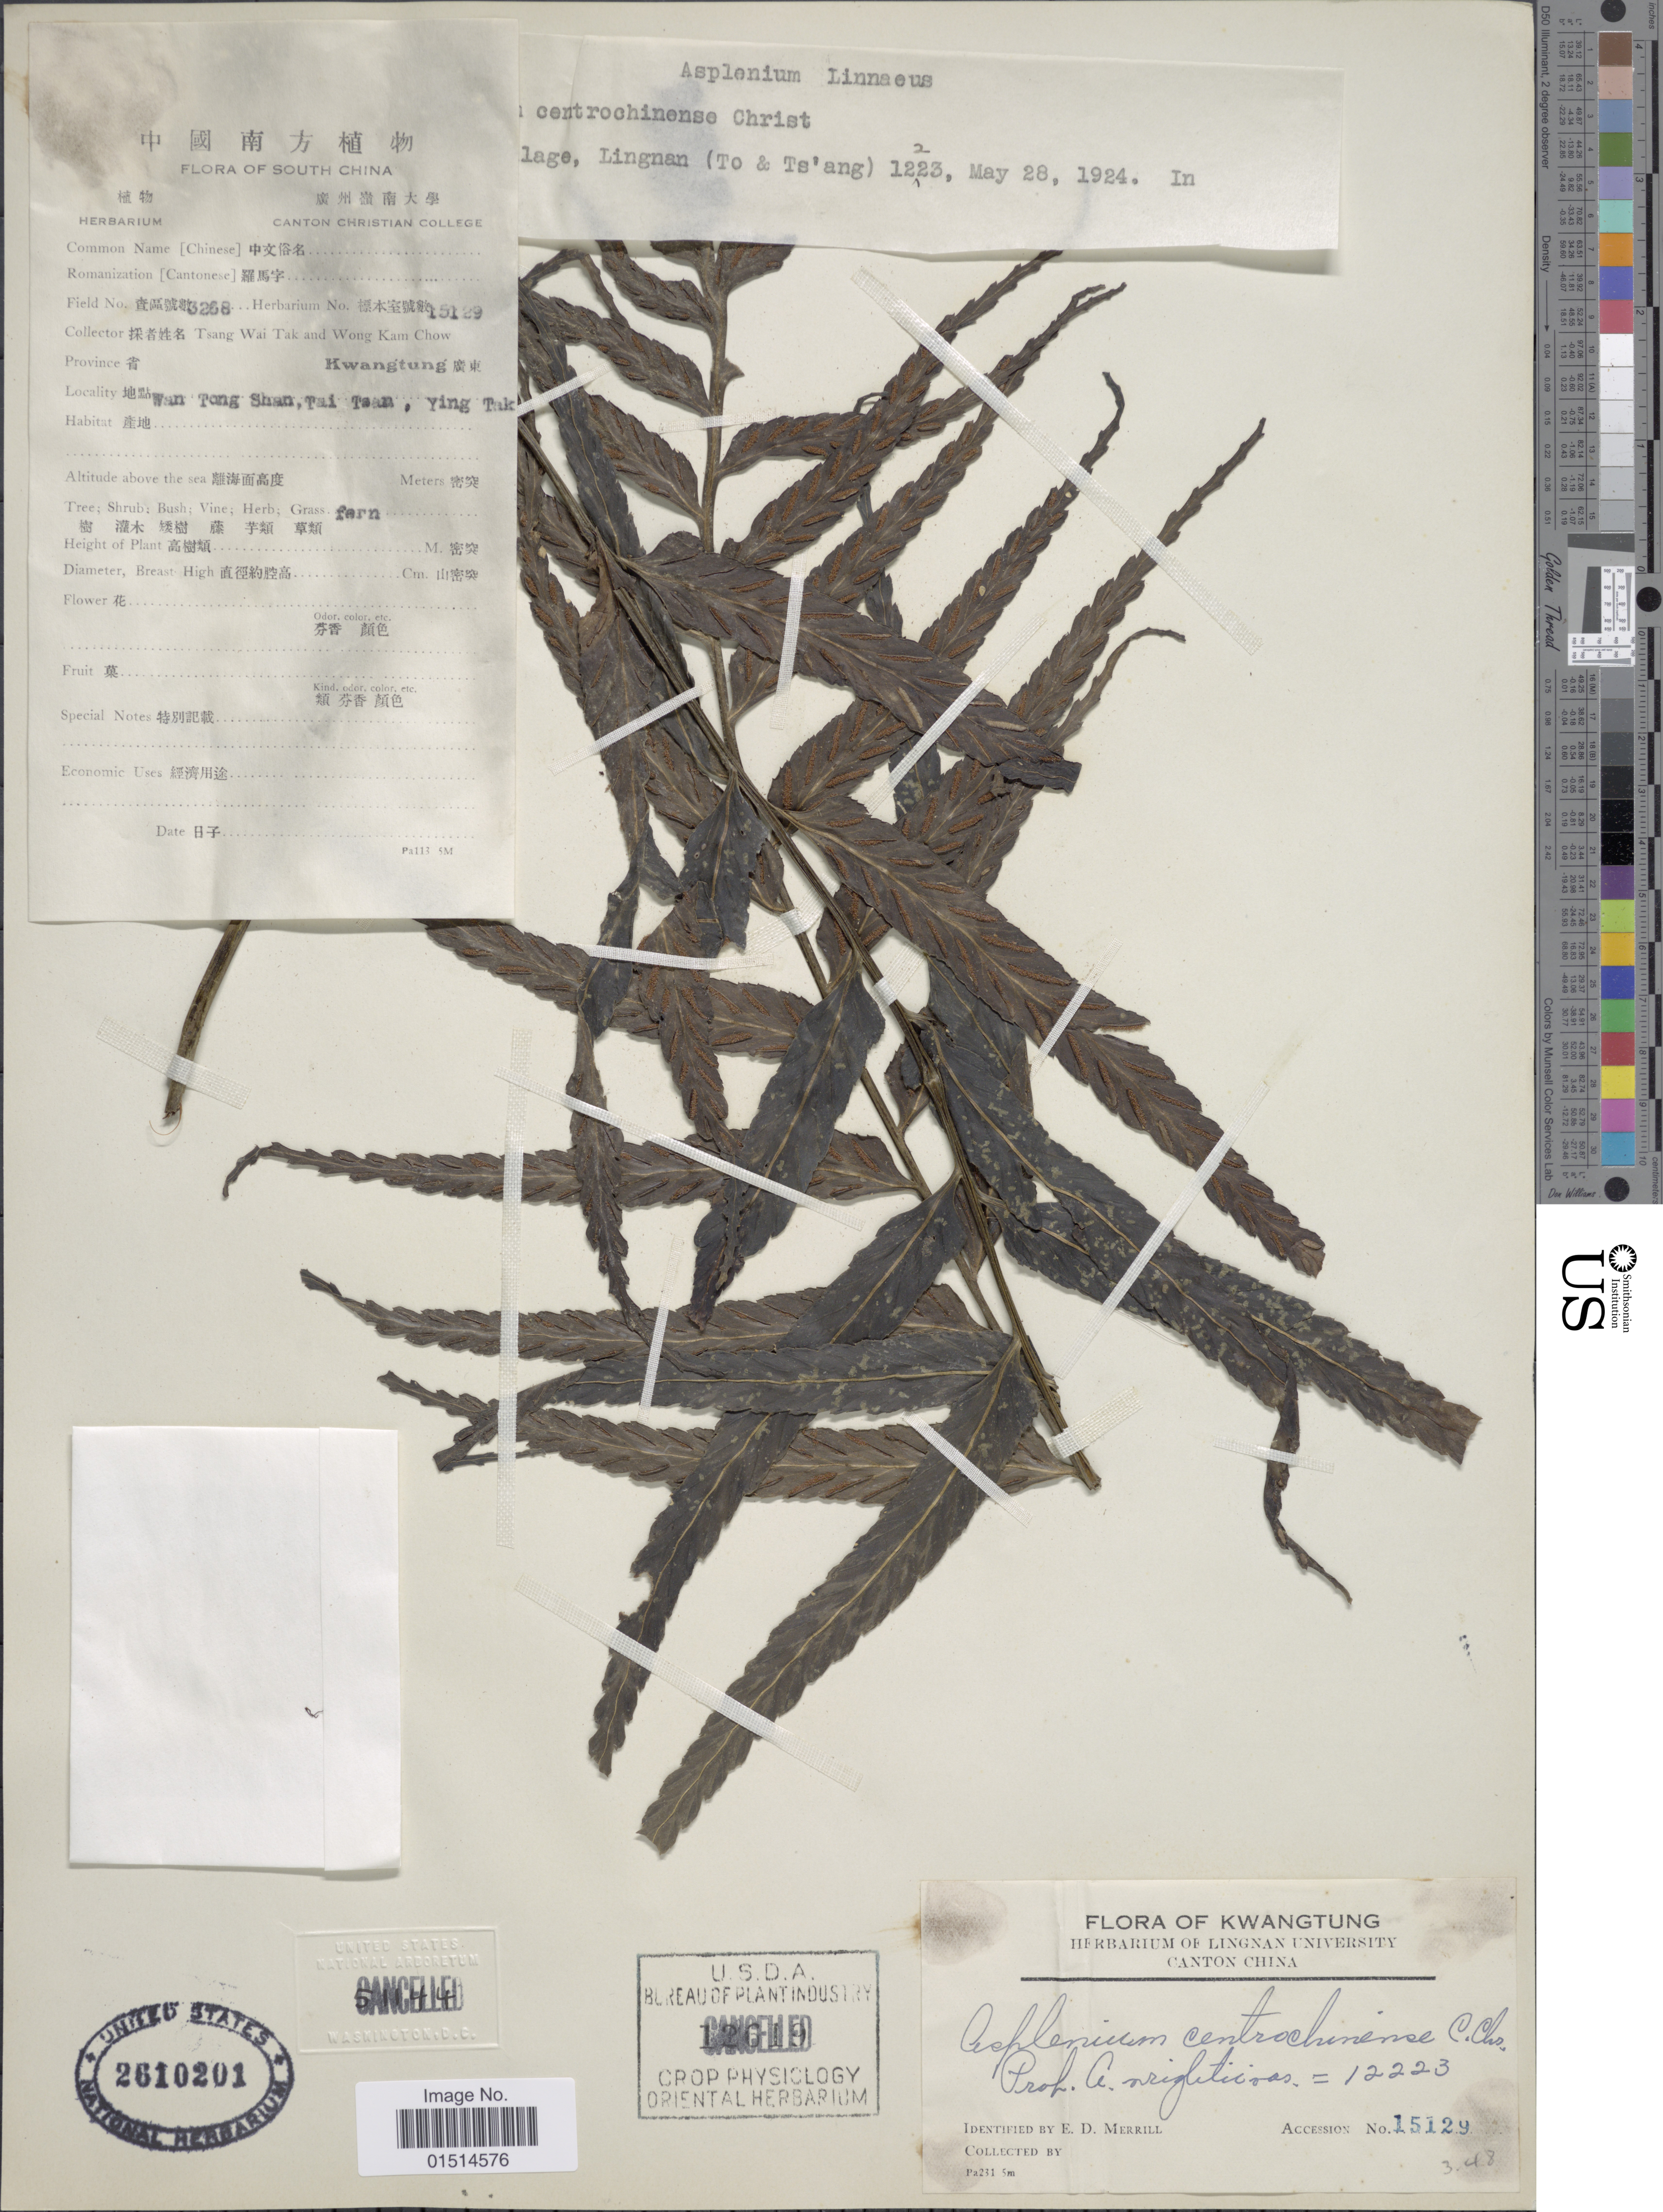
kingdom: Plantae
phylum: Tracheophyta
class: Polypodiopsida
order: Polypodiales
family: Aspleniaceae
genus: Asplenium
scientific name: Asplenium centrochinensis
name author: Christ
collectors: T. Tak & W. Chow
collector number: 15129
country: China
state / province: Guangdong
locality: Kwangtung, Wan Tong Shan, Tai Tsan, Ying Tak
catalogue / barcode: US 2610201